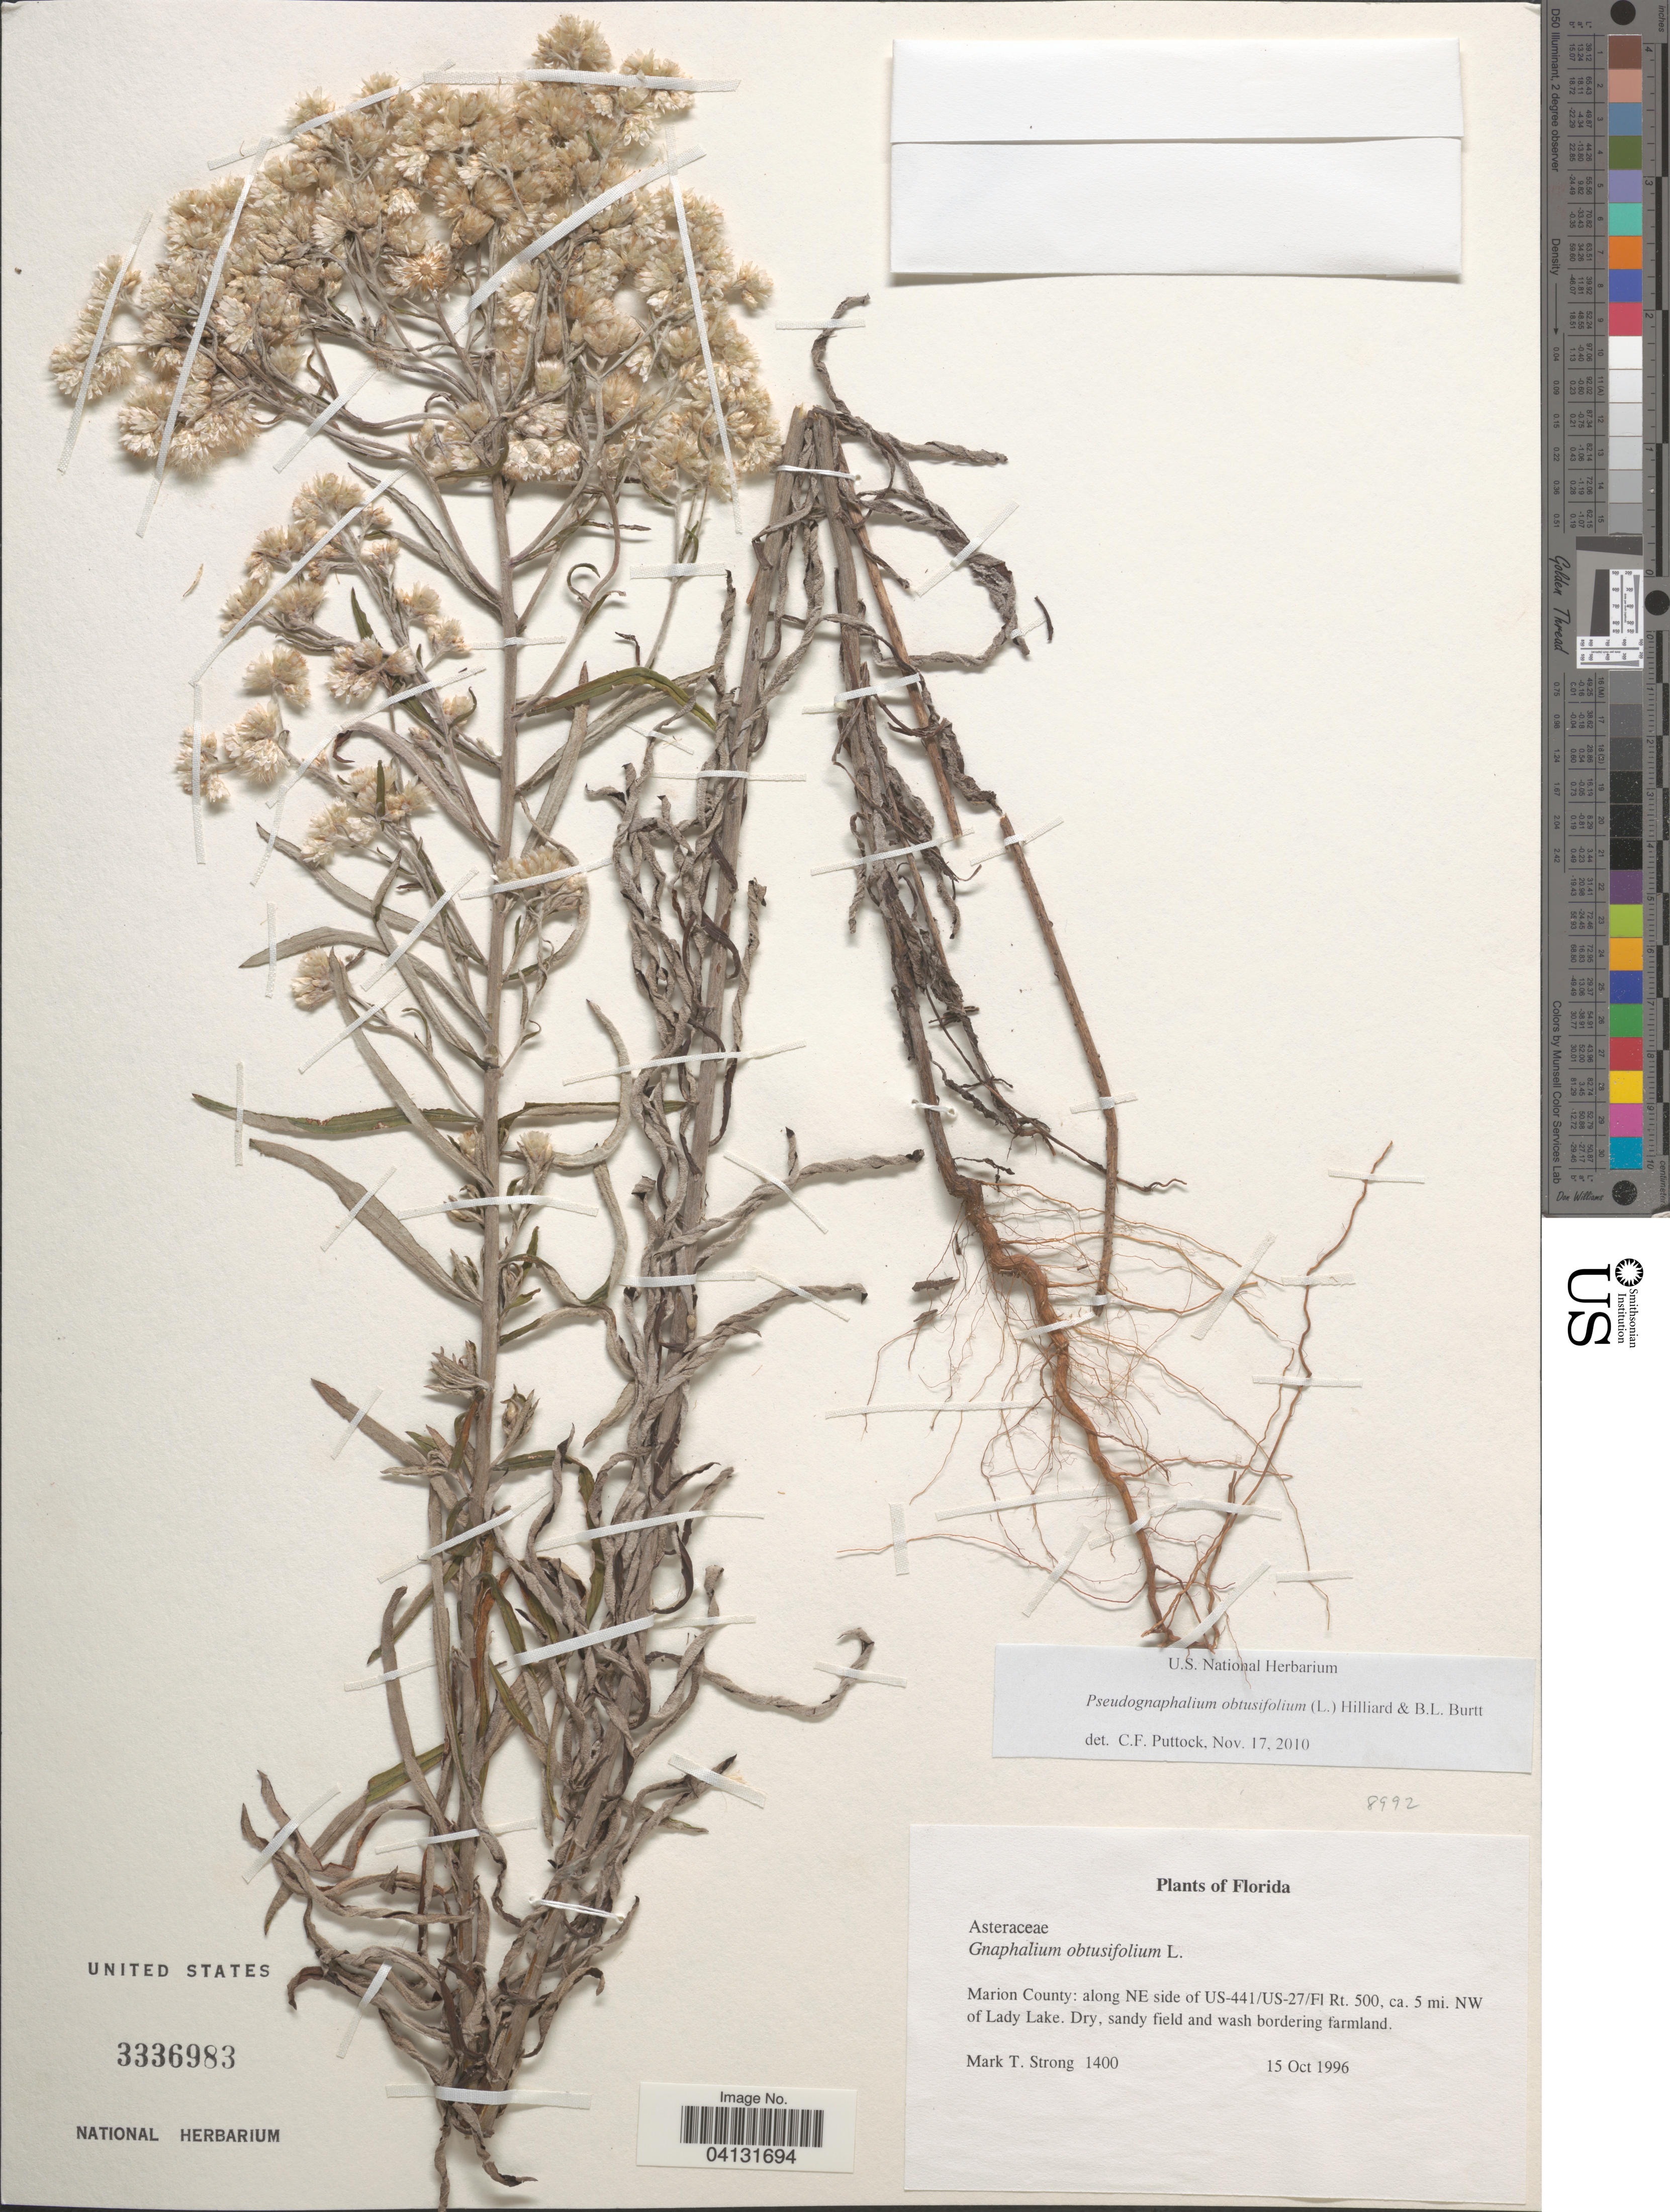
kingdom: Plantae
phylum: Tracheophyta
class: Magnoliopsida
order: Asterales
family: Asteraceae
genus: Pseudognaphalium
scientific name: Pseudognaphalium obtusifolium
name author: (L.) Hilliard & B.L. Burtt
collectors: M. T. Strong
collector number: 1400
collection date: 1996-10-15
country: United States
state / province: Florida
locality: Marion County: along NE side of US-441/US-27/Fl Rt. 500, ca. 5 mi. NW of Lady Lake.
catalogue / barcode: US 3336983